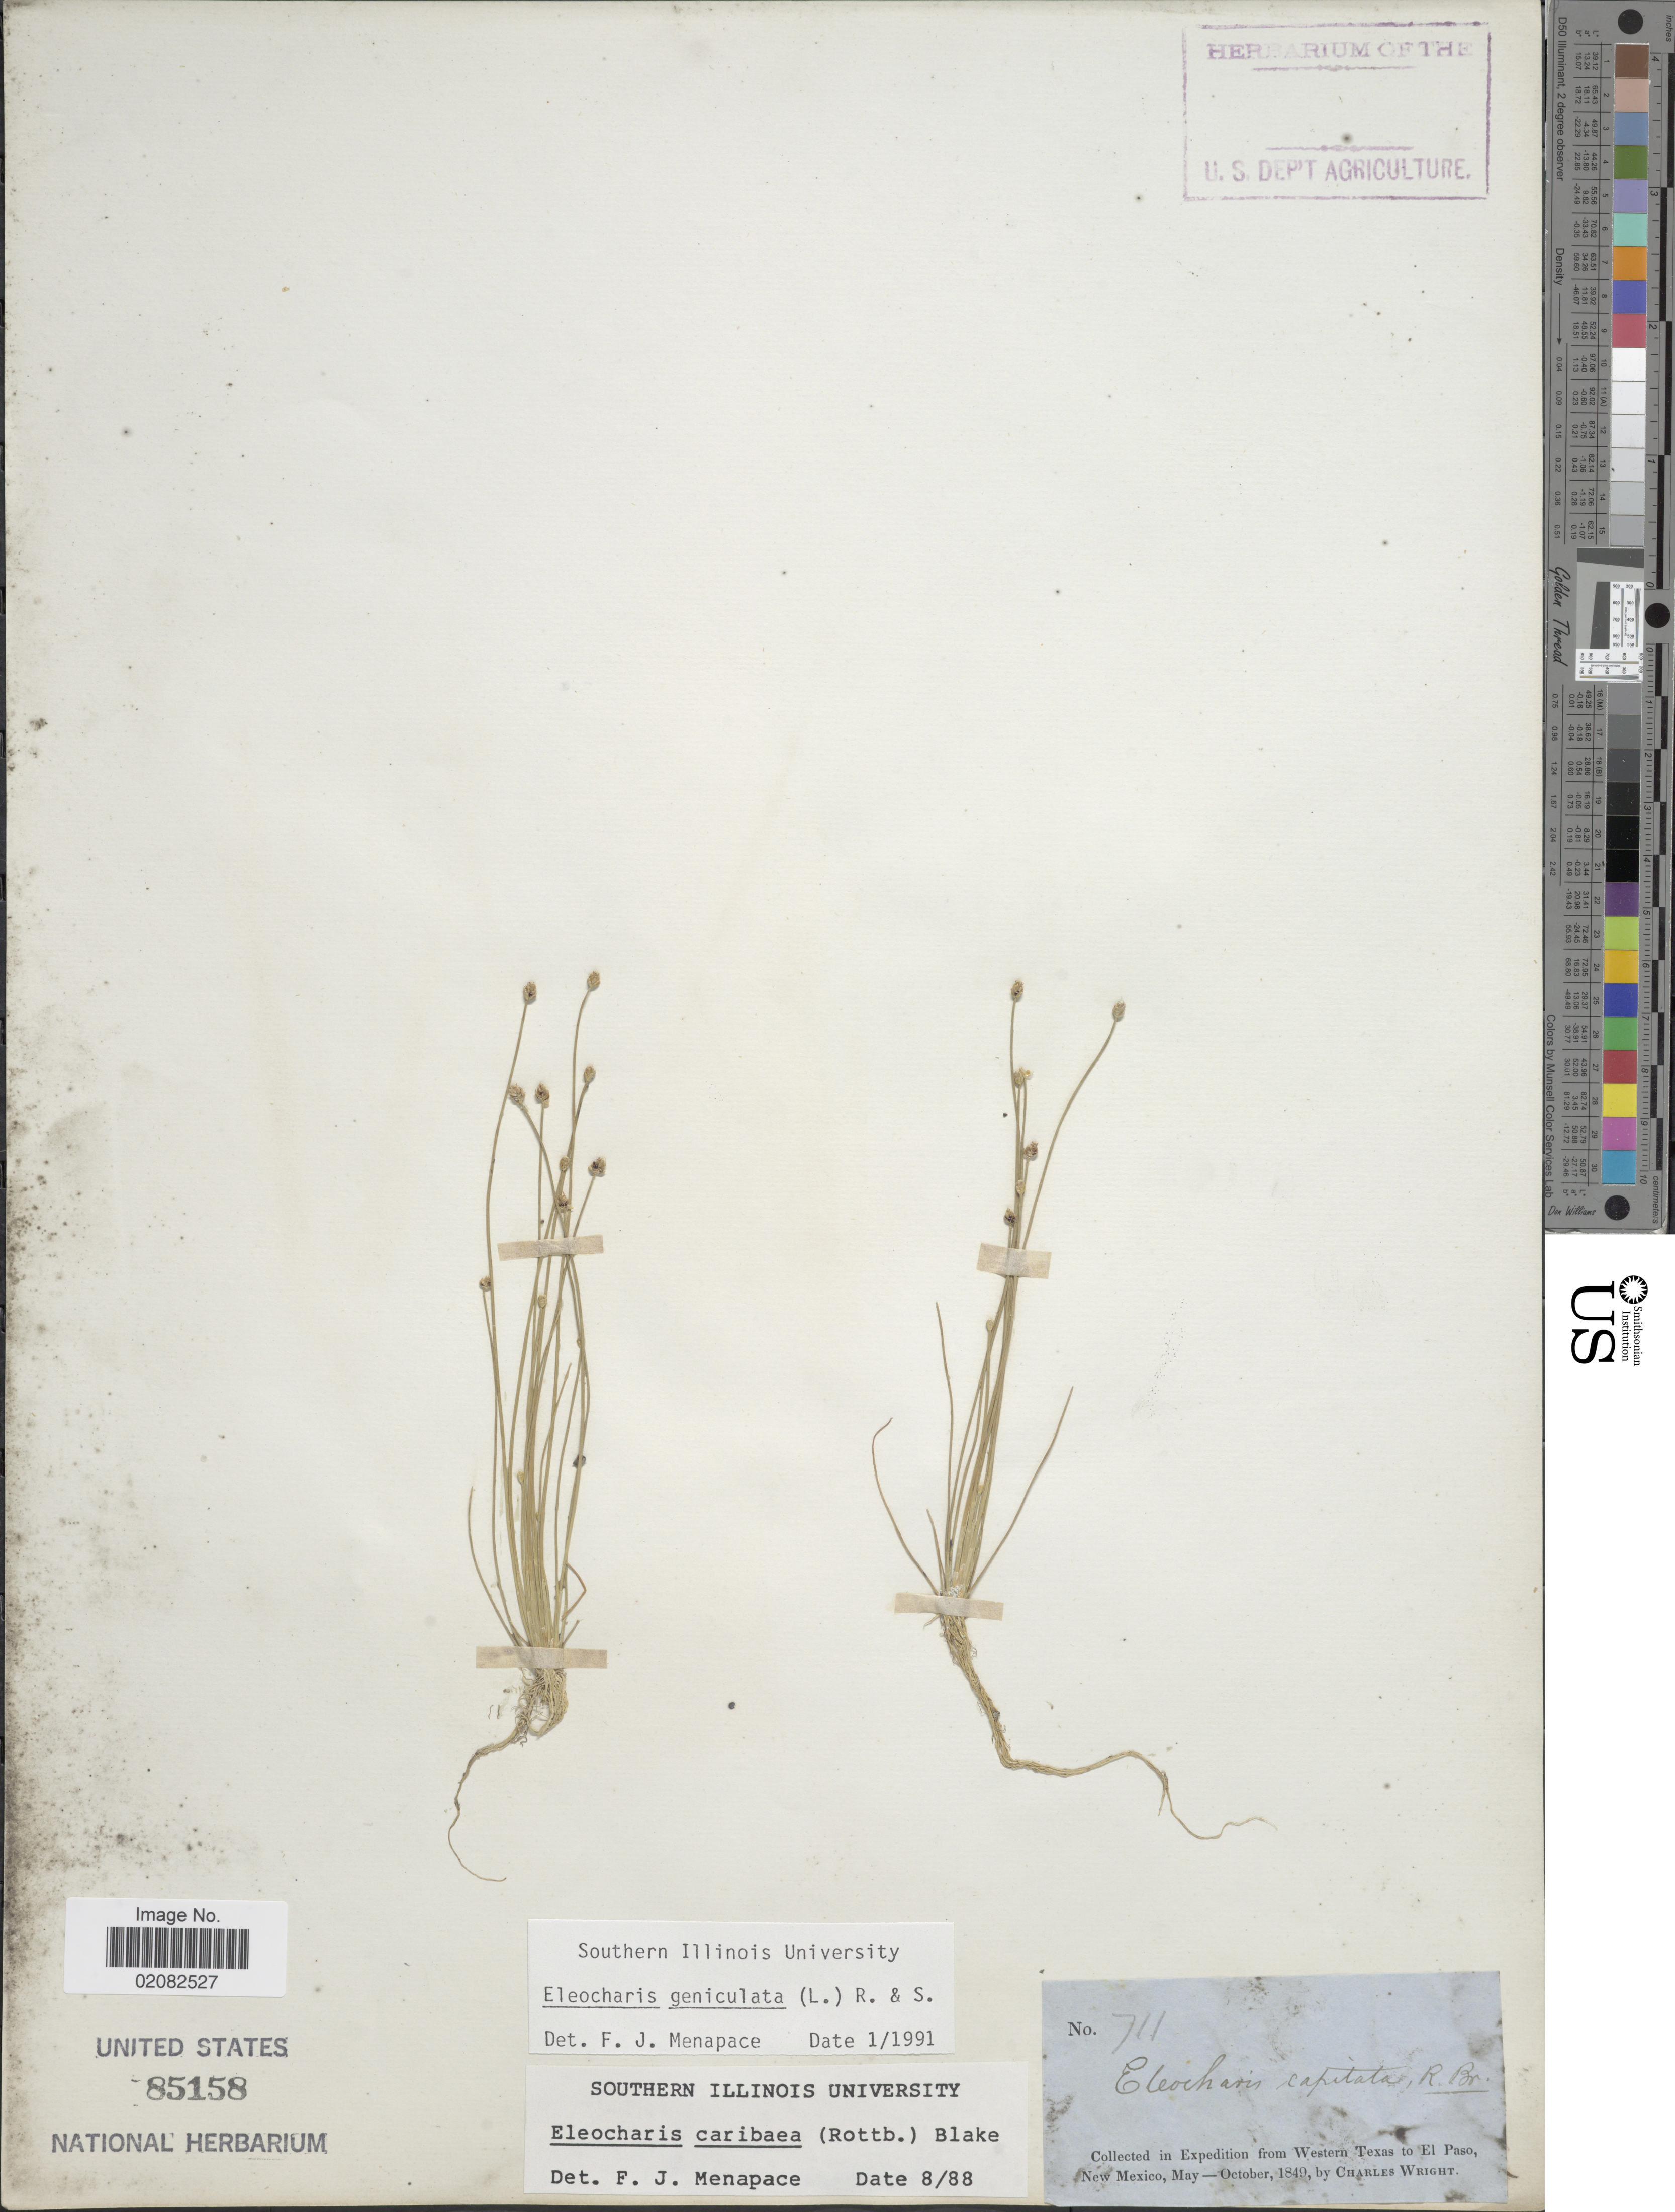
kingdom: Plantae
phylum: Tracheophyta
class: Liliopsida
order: Poales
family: Cyperaceae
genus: Eleocharis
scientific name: Eleocharis geniculata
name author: (L.) Roem. & Schult.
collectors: C. Wright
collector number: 711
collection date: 1849-05/1849-10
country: United States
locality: From Western Texas to El Paso, New Mexico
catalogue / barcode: US 85158